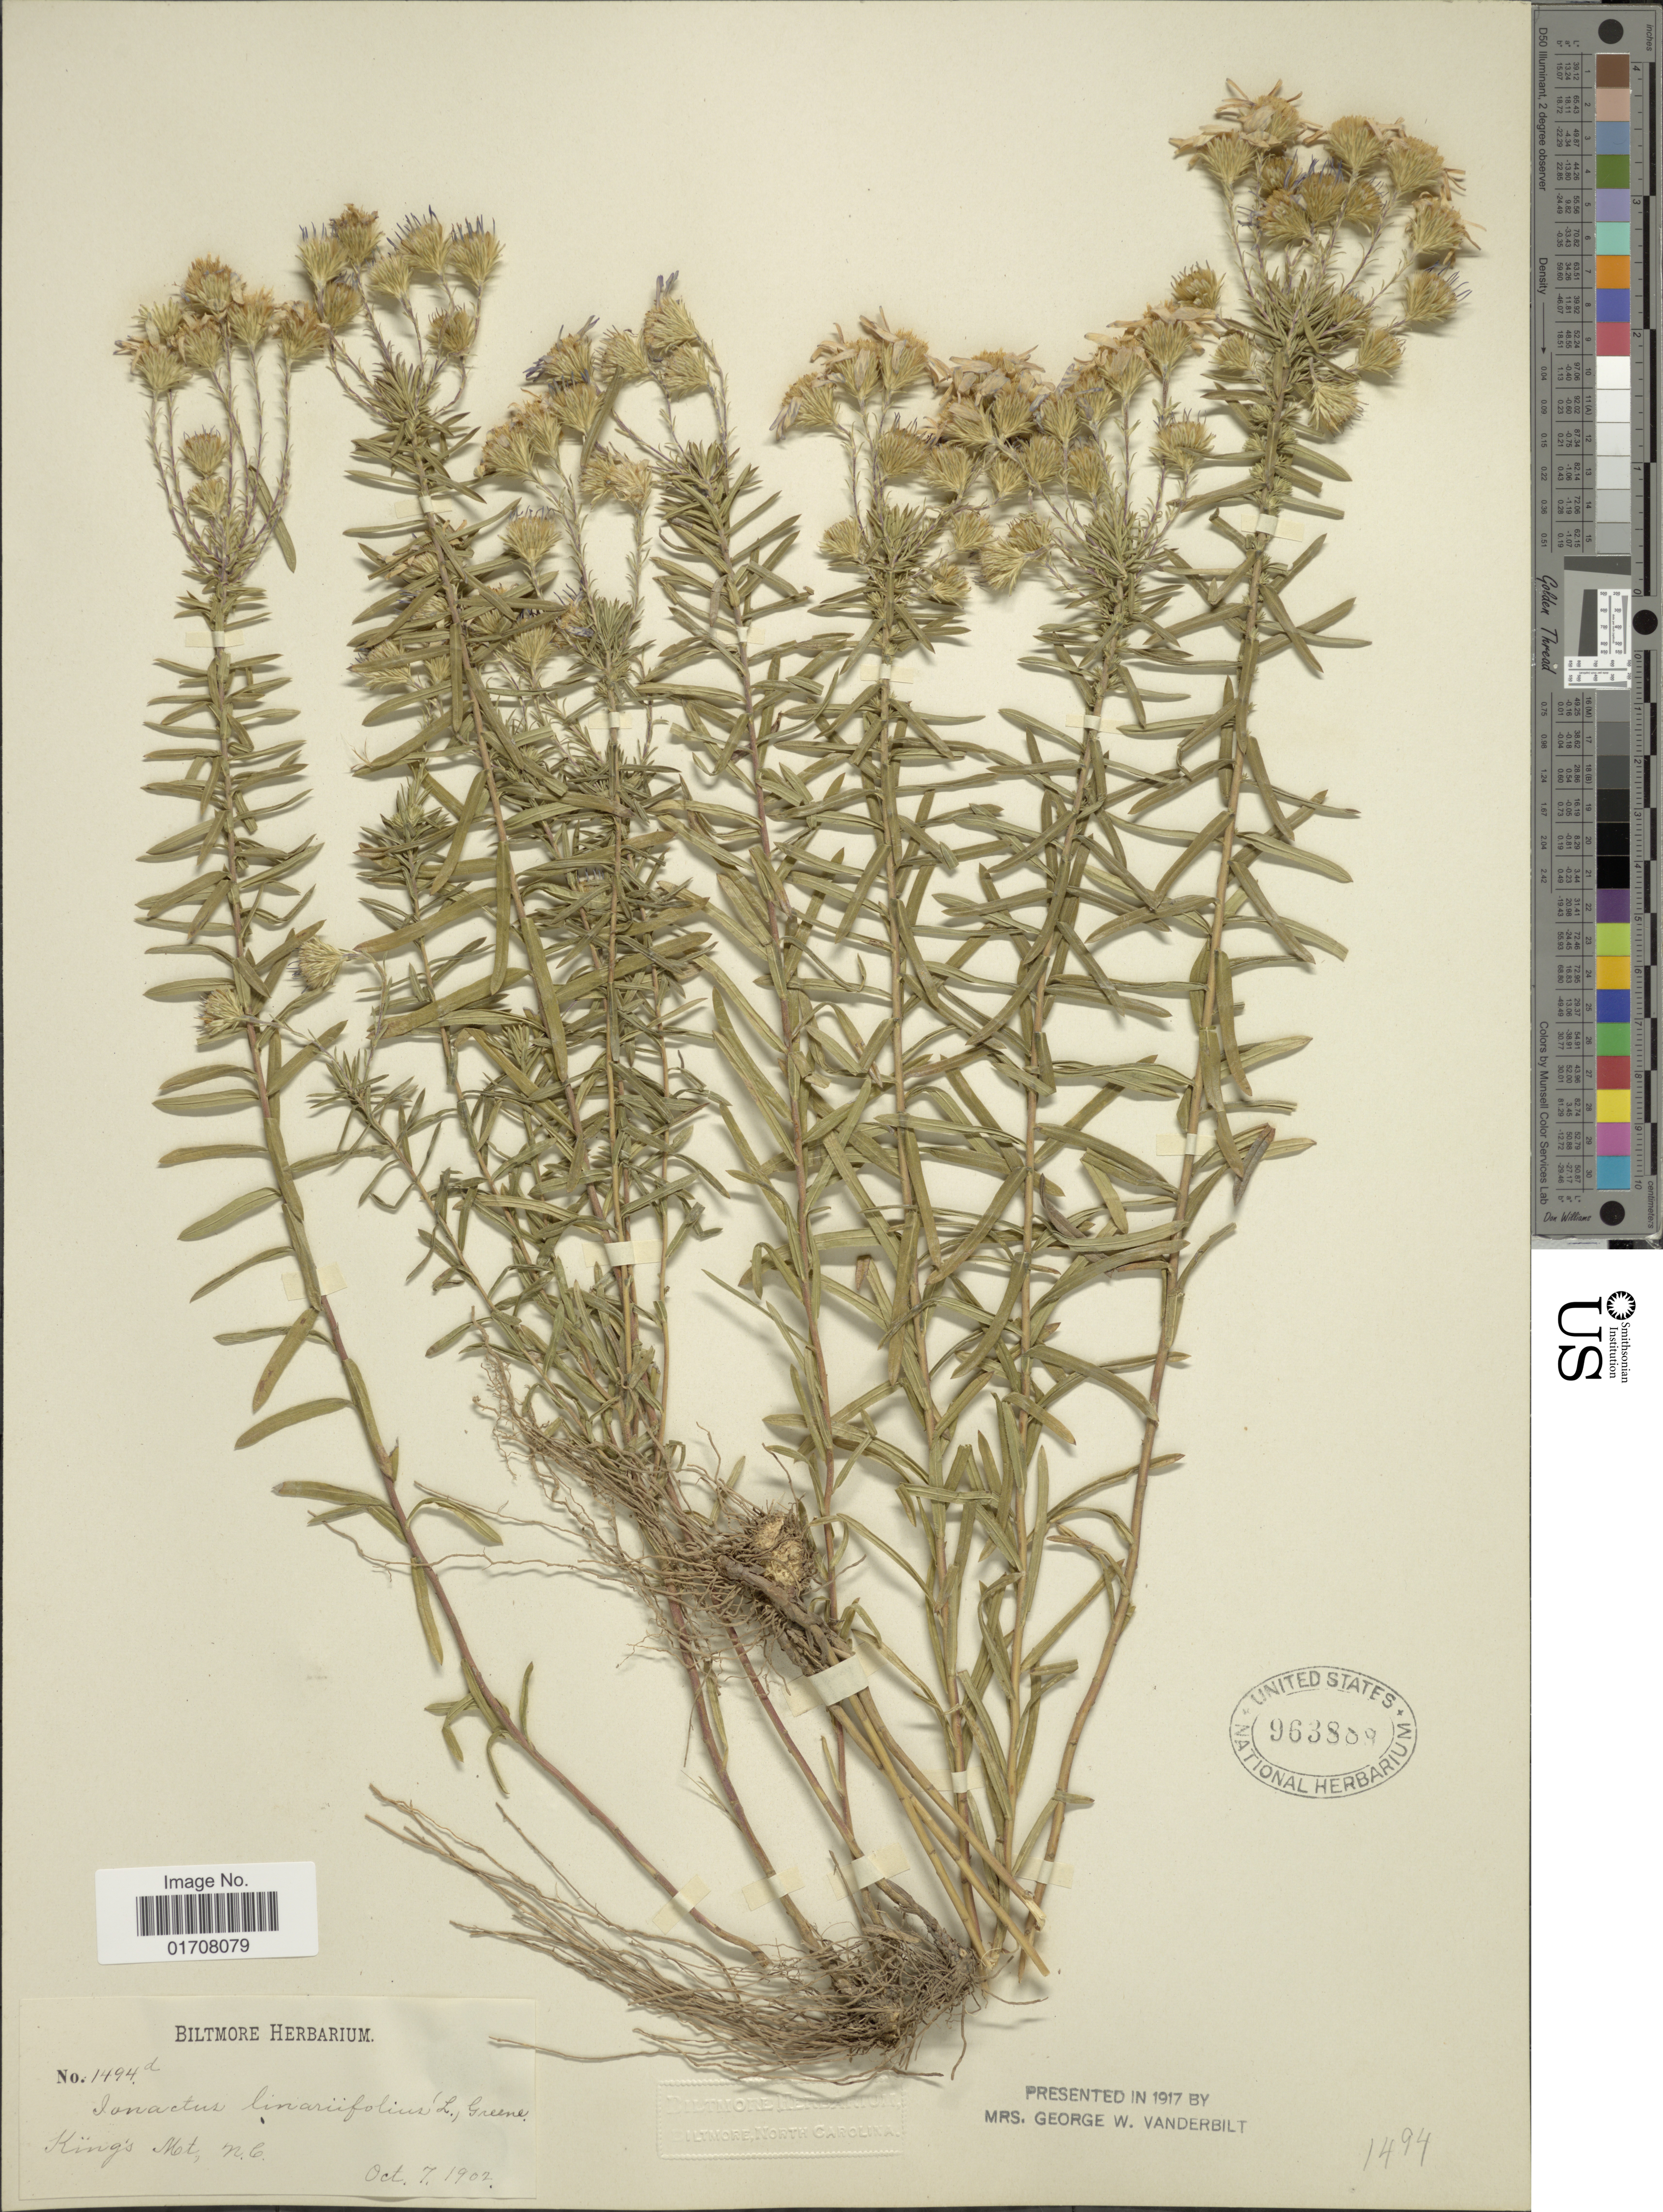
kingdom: Plantae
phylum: Tracheophyta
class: Magnoliopsida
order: Asterales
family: Asteraceae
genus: Ionactis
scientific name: Ionactis linariifolia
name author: (L.) Greene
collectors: ex herb. Biltmore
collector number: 1494d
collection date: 1902-10-07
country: United States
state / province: North Carolina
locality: King's Mt.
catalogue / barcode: US 963889